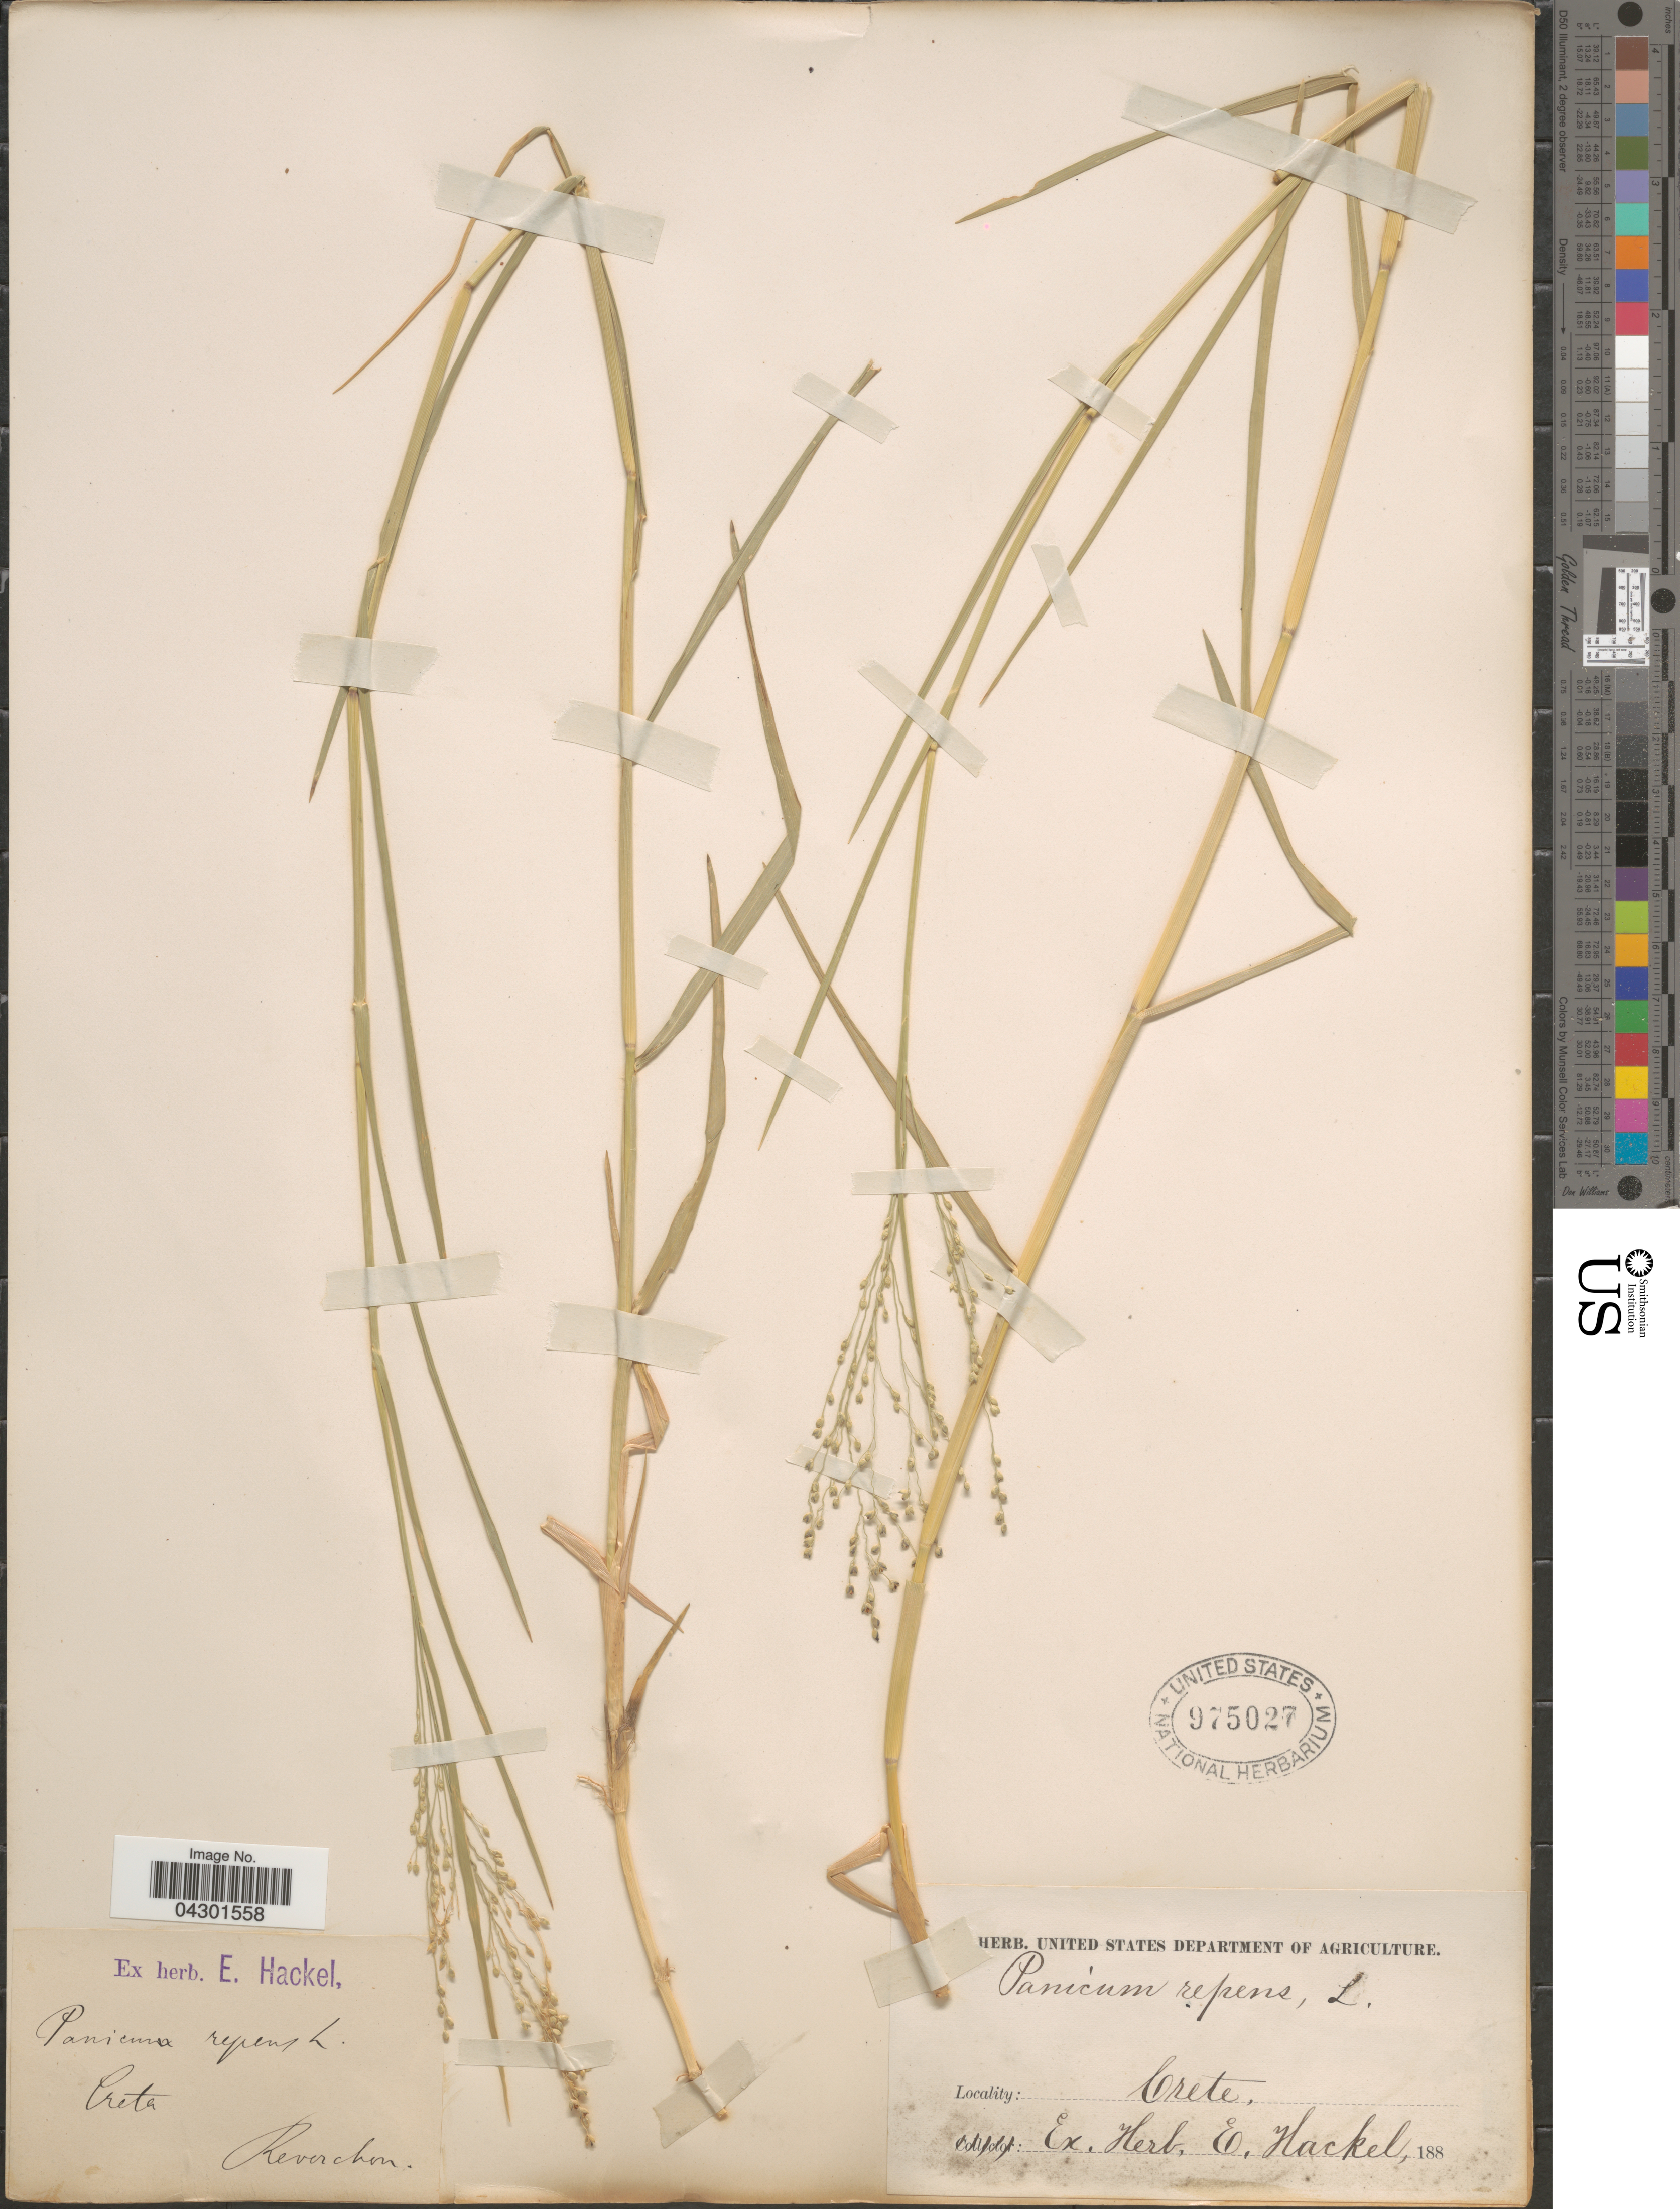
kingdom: Plantae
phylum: Tracheophyta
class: Liliopsida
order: Poales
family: Poaceae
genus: Panicum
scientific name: Panicum repens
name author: L.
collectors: -. Reverchon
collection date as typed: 188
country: Greece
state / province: Crete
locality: Creta.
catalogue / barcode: US 975027